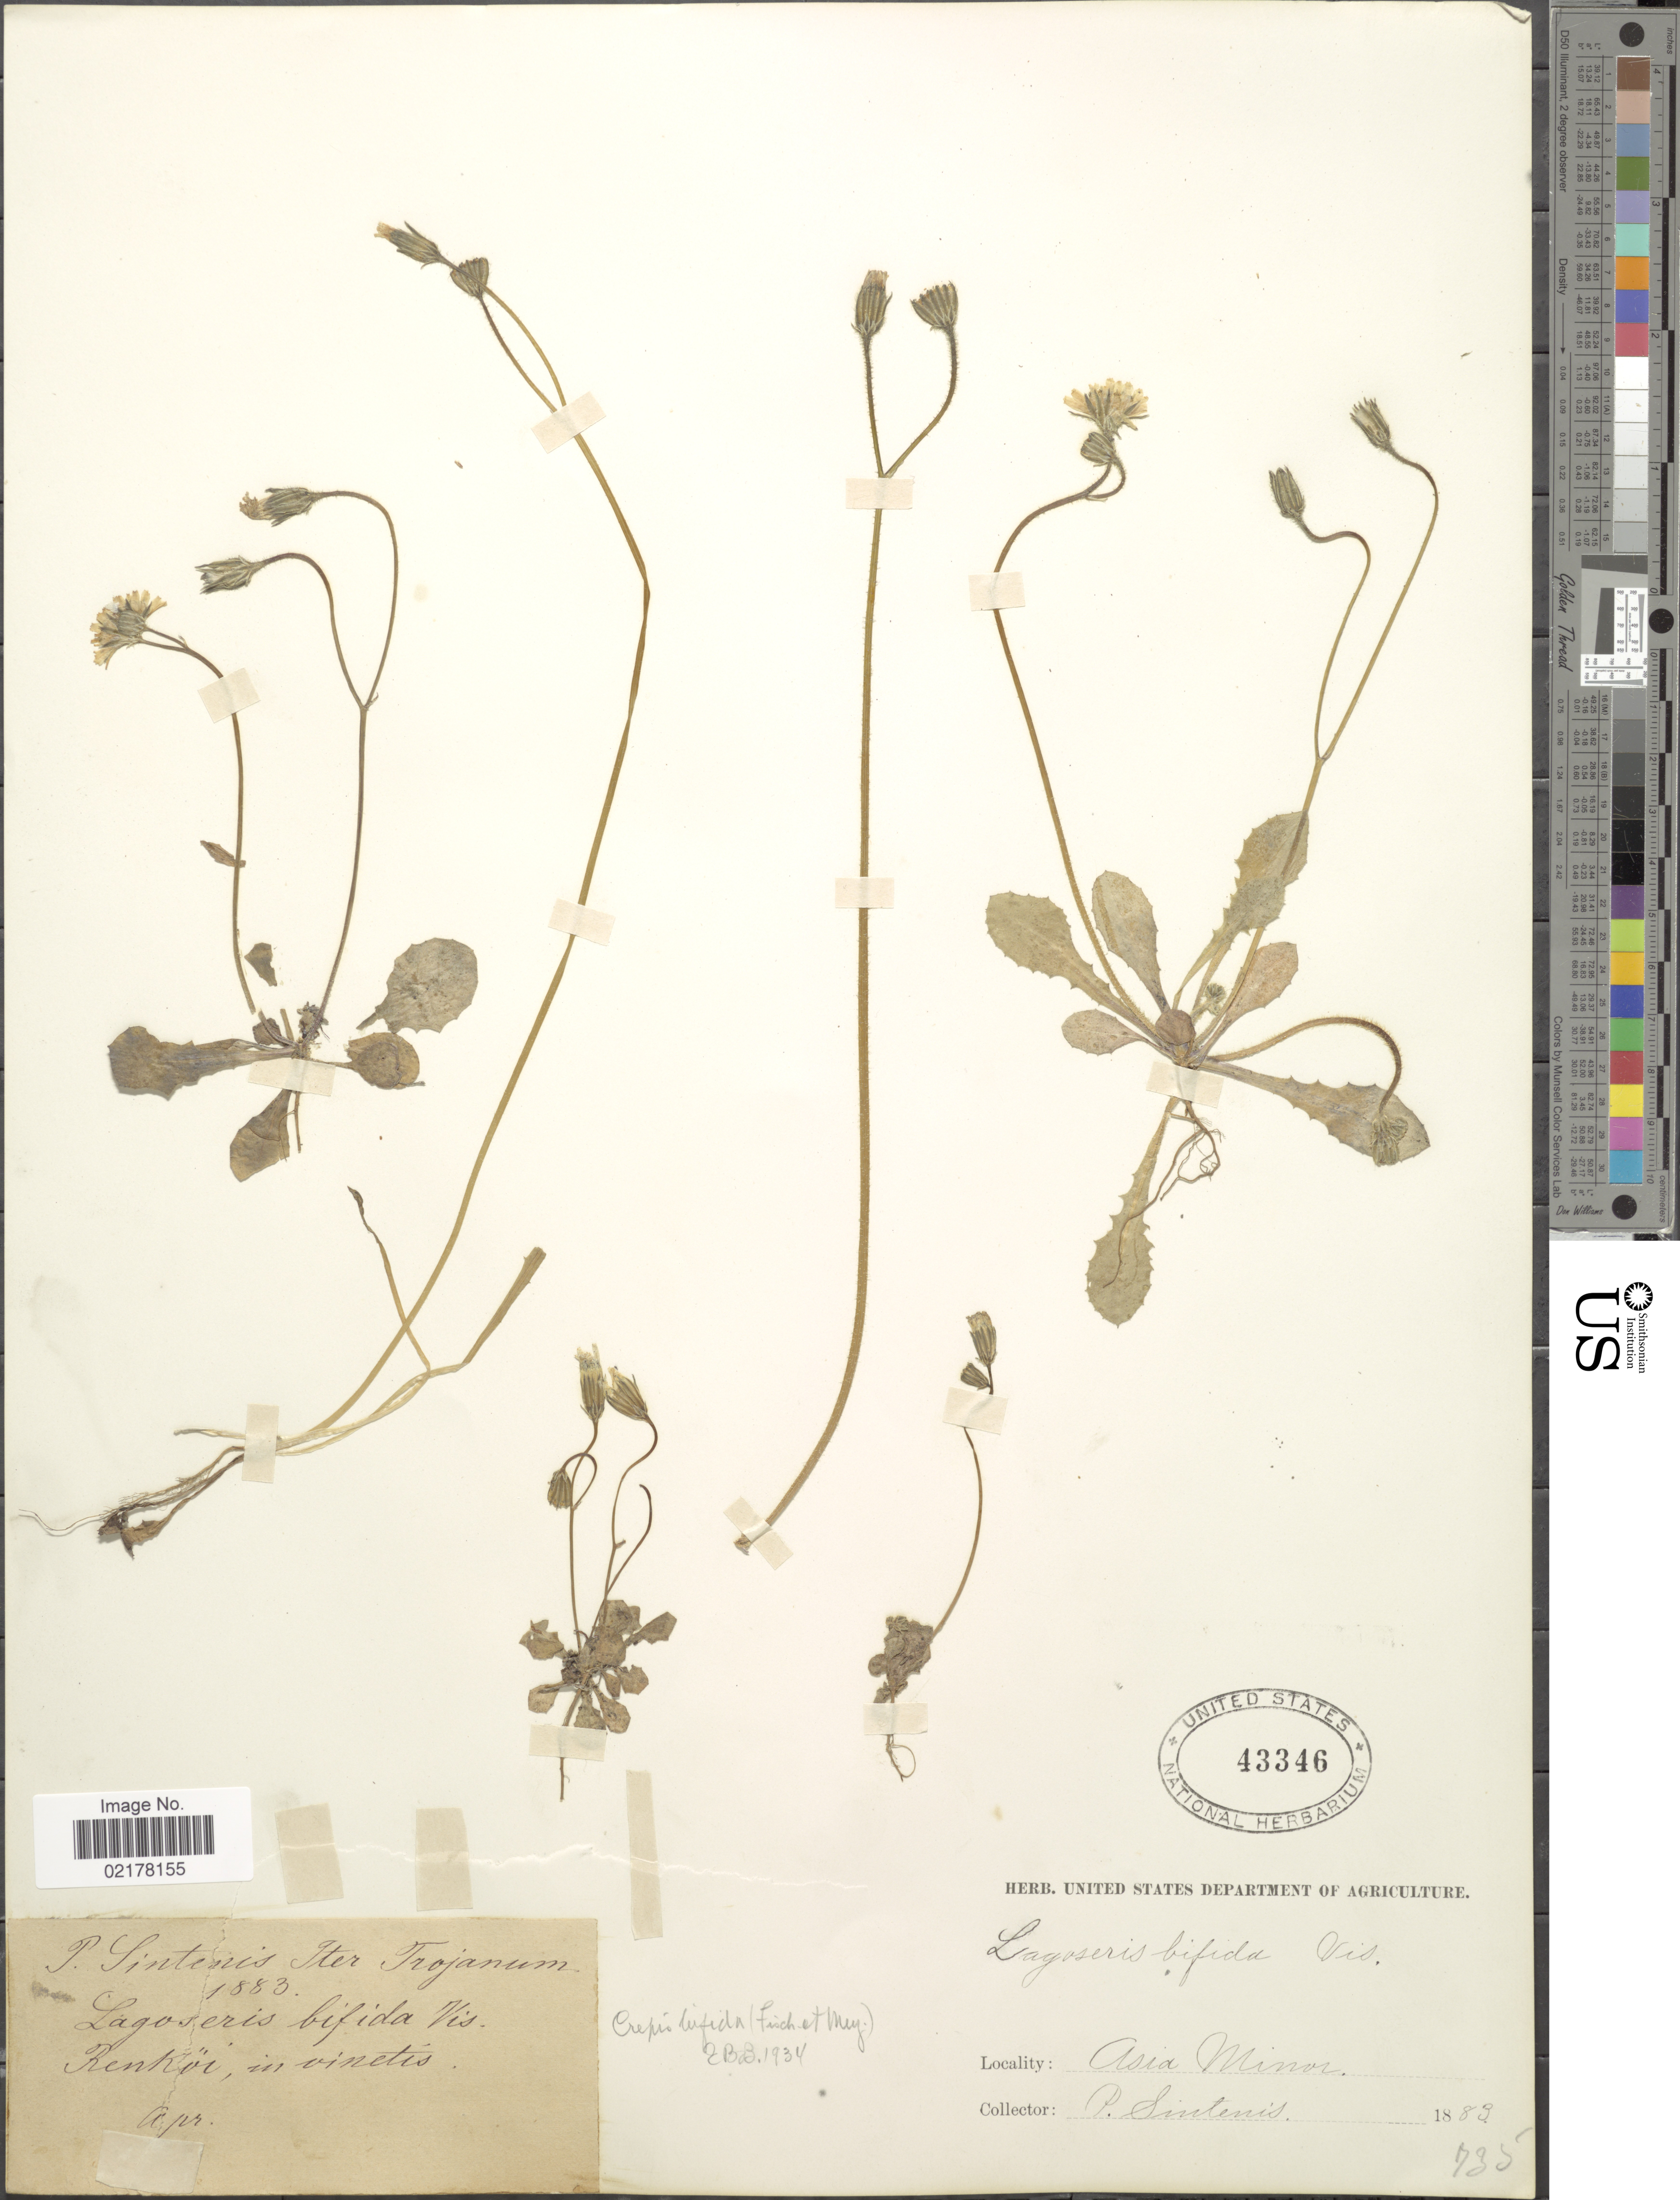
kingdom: Plantae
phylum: Tracheophyta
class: Magnoliopsida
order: Asterales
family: Asteraceae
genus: Crepis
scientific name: Crepis sancta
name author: (L.) Bornm.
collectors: P. Sintenis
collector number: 735?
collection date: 1883-04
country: Turkey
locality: Trojanum. Renköi, in vinetis. Asia Minor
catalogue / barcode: US 43346